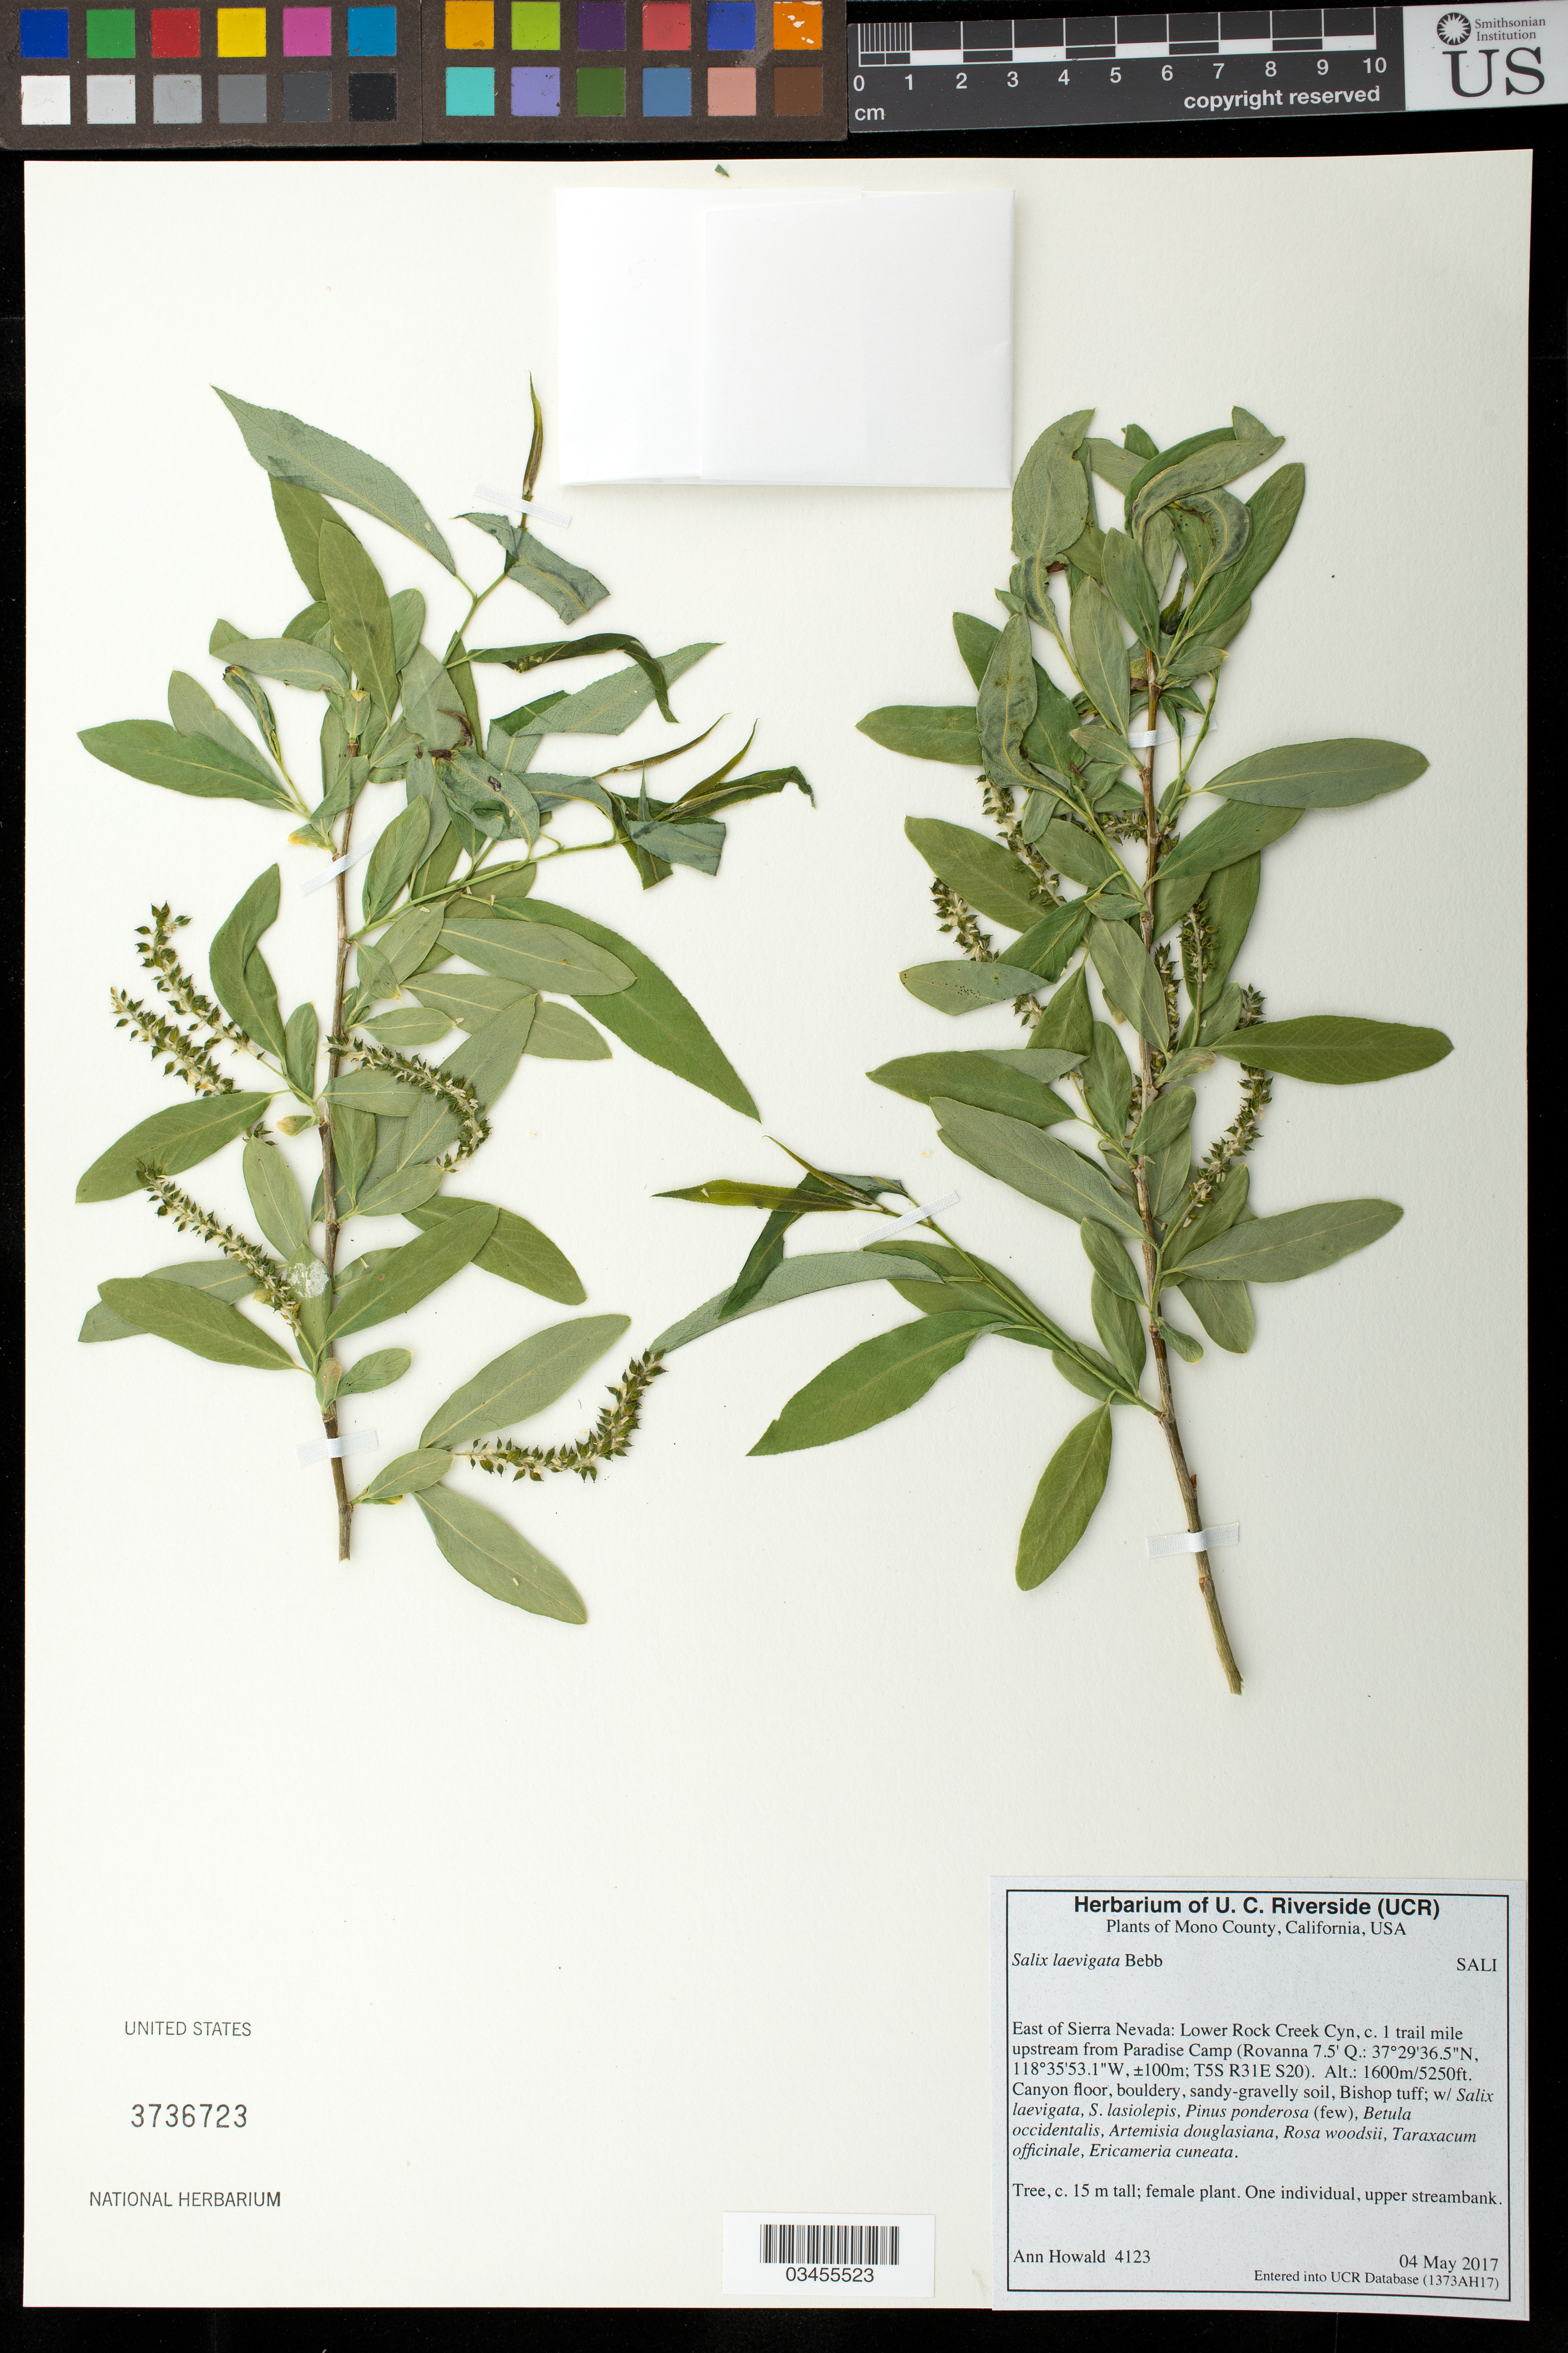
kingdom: Plantae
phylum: Tracheophyta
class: Magnoliopsida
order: Malpighiales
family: Salicaceae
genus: Salix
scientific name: Salix laevigata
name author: Bebb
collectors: A. Howald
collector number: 4123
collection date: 2017-05-04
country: United States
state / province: California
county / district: Mono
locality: East of Sierra Nevada: Lower Rock Creek Cyn, c. 1 trail mile upstream from Paradise Camp (Rovanna 7.5' Q).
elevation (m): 1600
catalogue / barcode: US 3736723